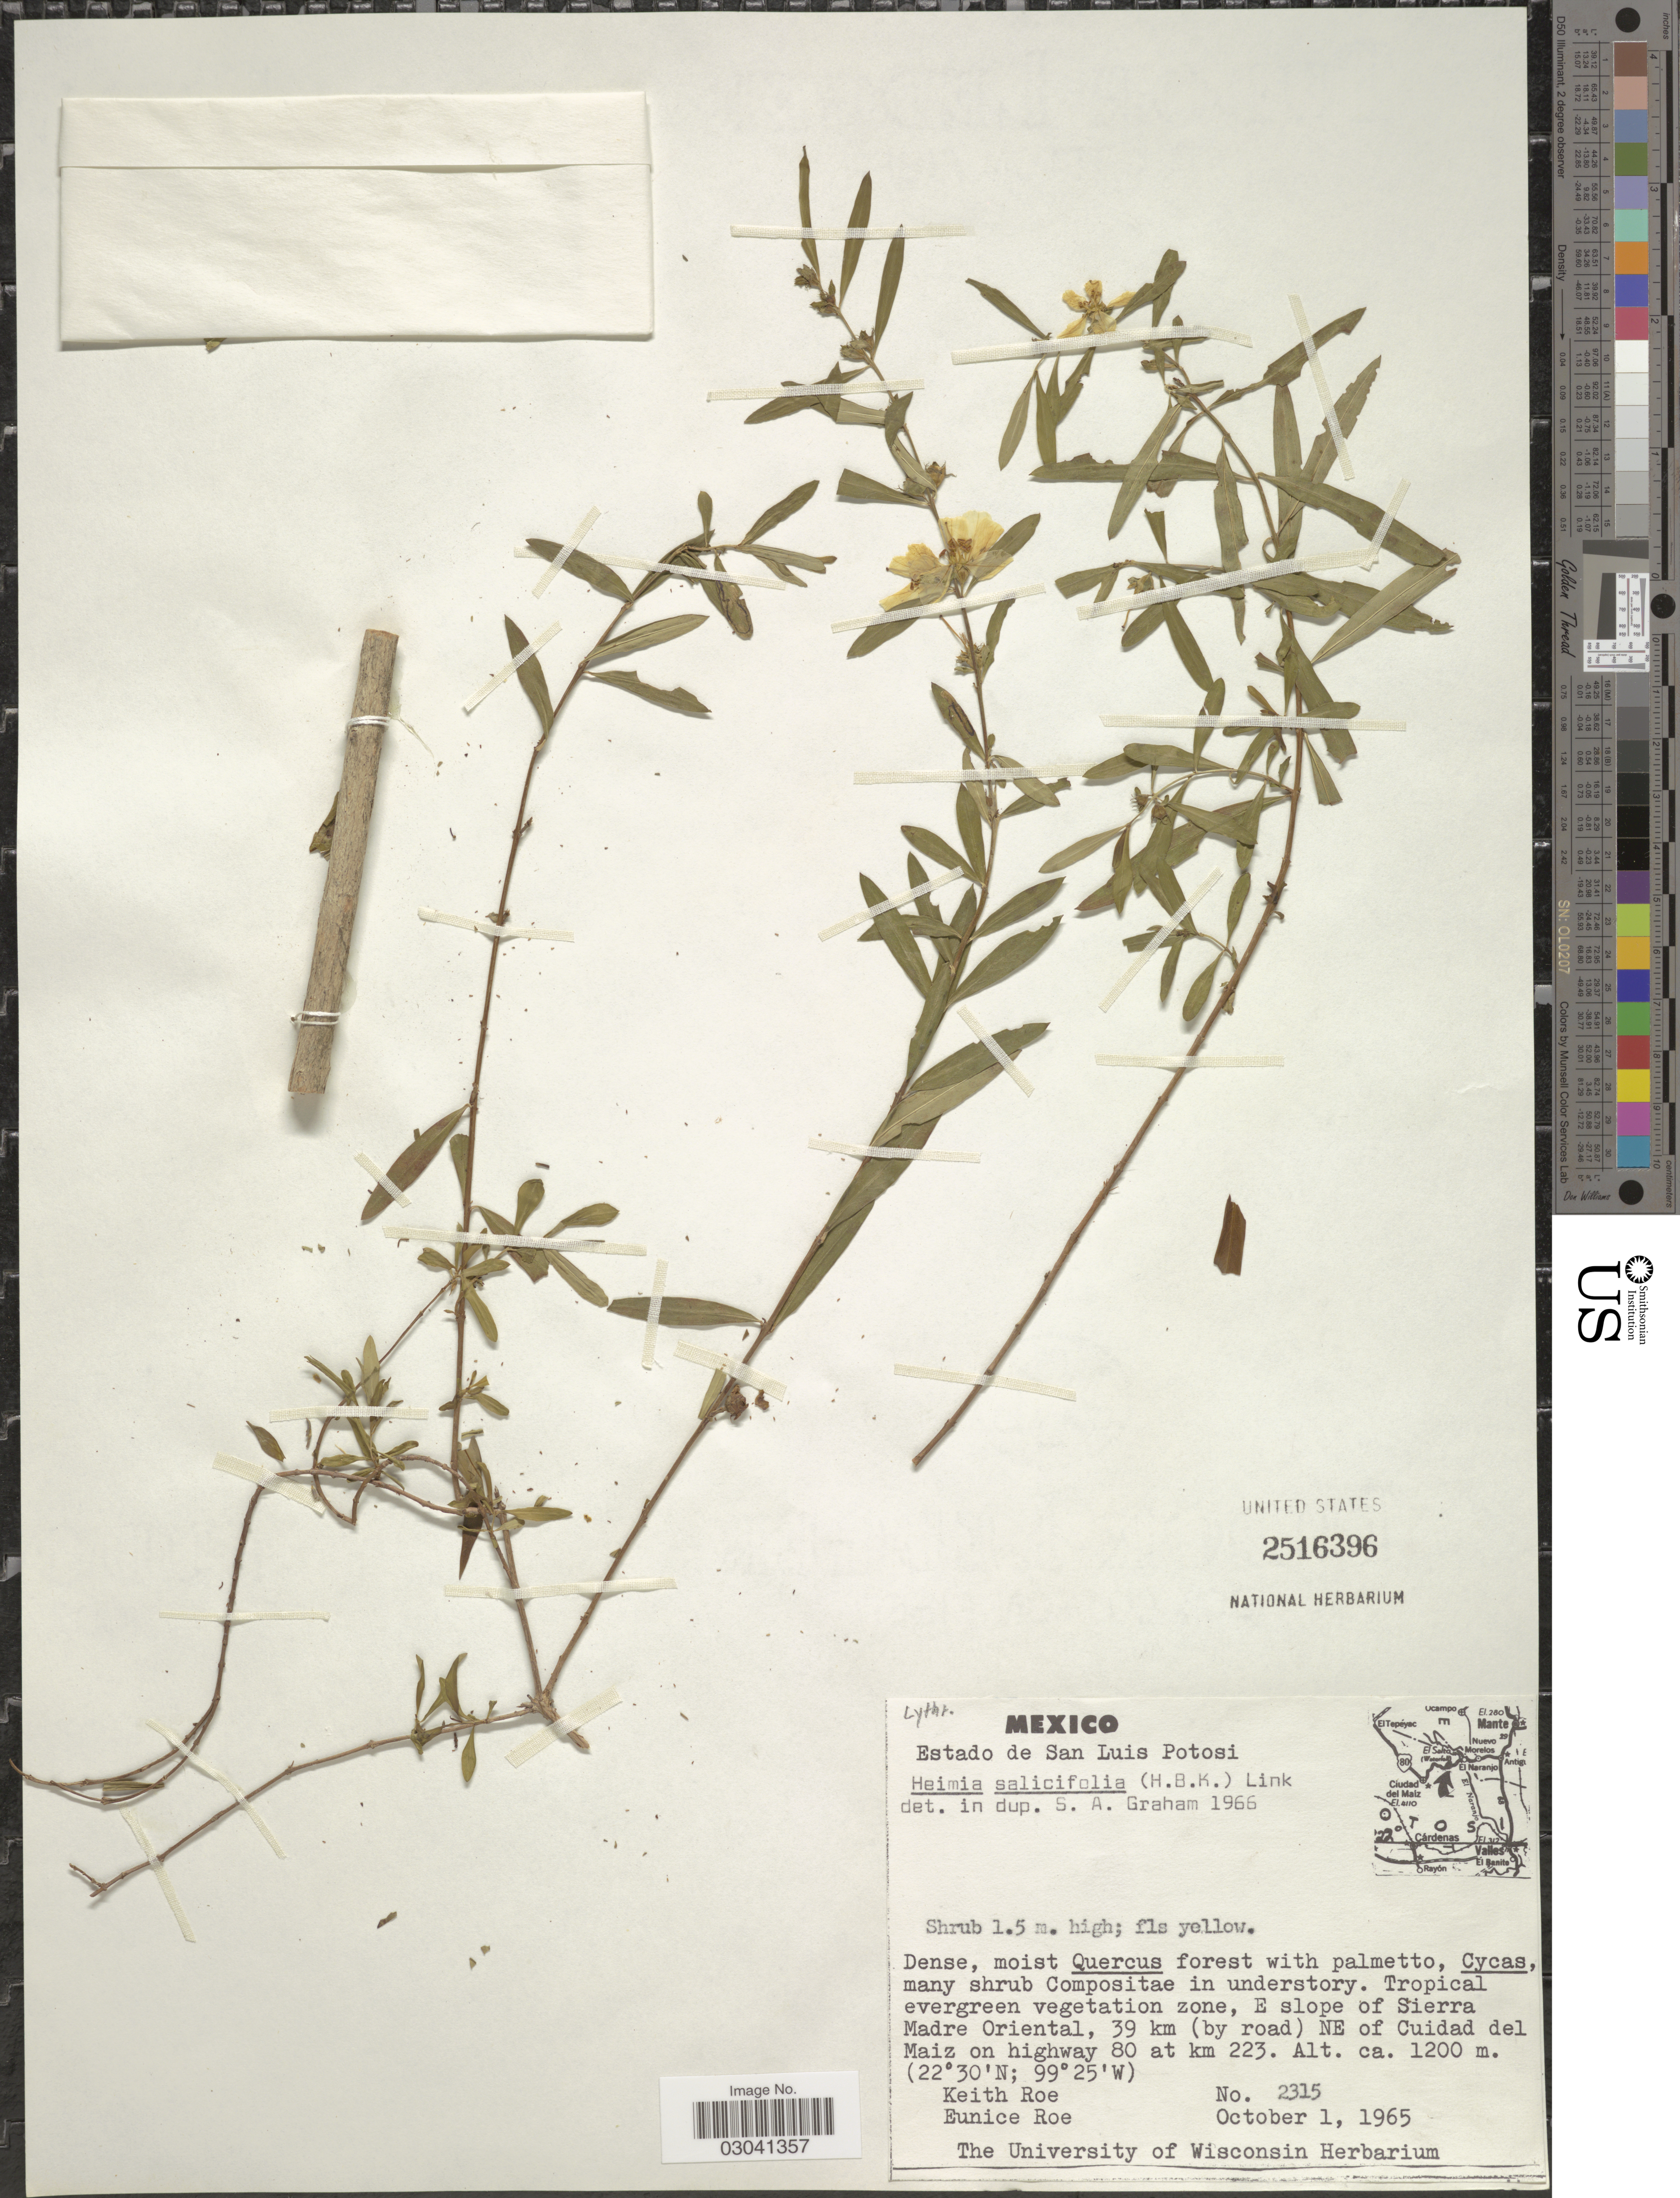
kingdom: Plantae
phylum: Tracheophyta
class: Magnoliopsida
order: Myrtales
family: Lythraceae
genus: Heimia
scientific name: Heimia salicifolia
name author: Link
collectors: K. E. Roe & E. Roe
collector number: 2315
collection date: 1965-10-01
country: Mexico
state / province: San Luis Potosí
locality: E slope of Sierra Maiz Oriental, 39 km (by road) NE of Cuidad del Maiz on highway 80 at km 223.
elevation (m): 1200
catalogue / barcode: US 2516396